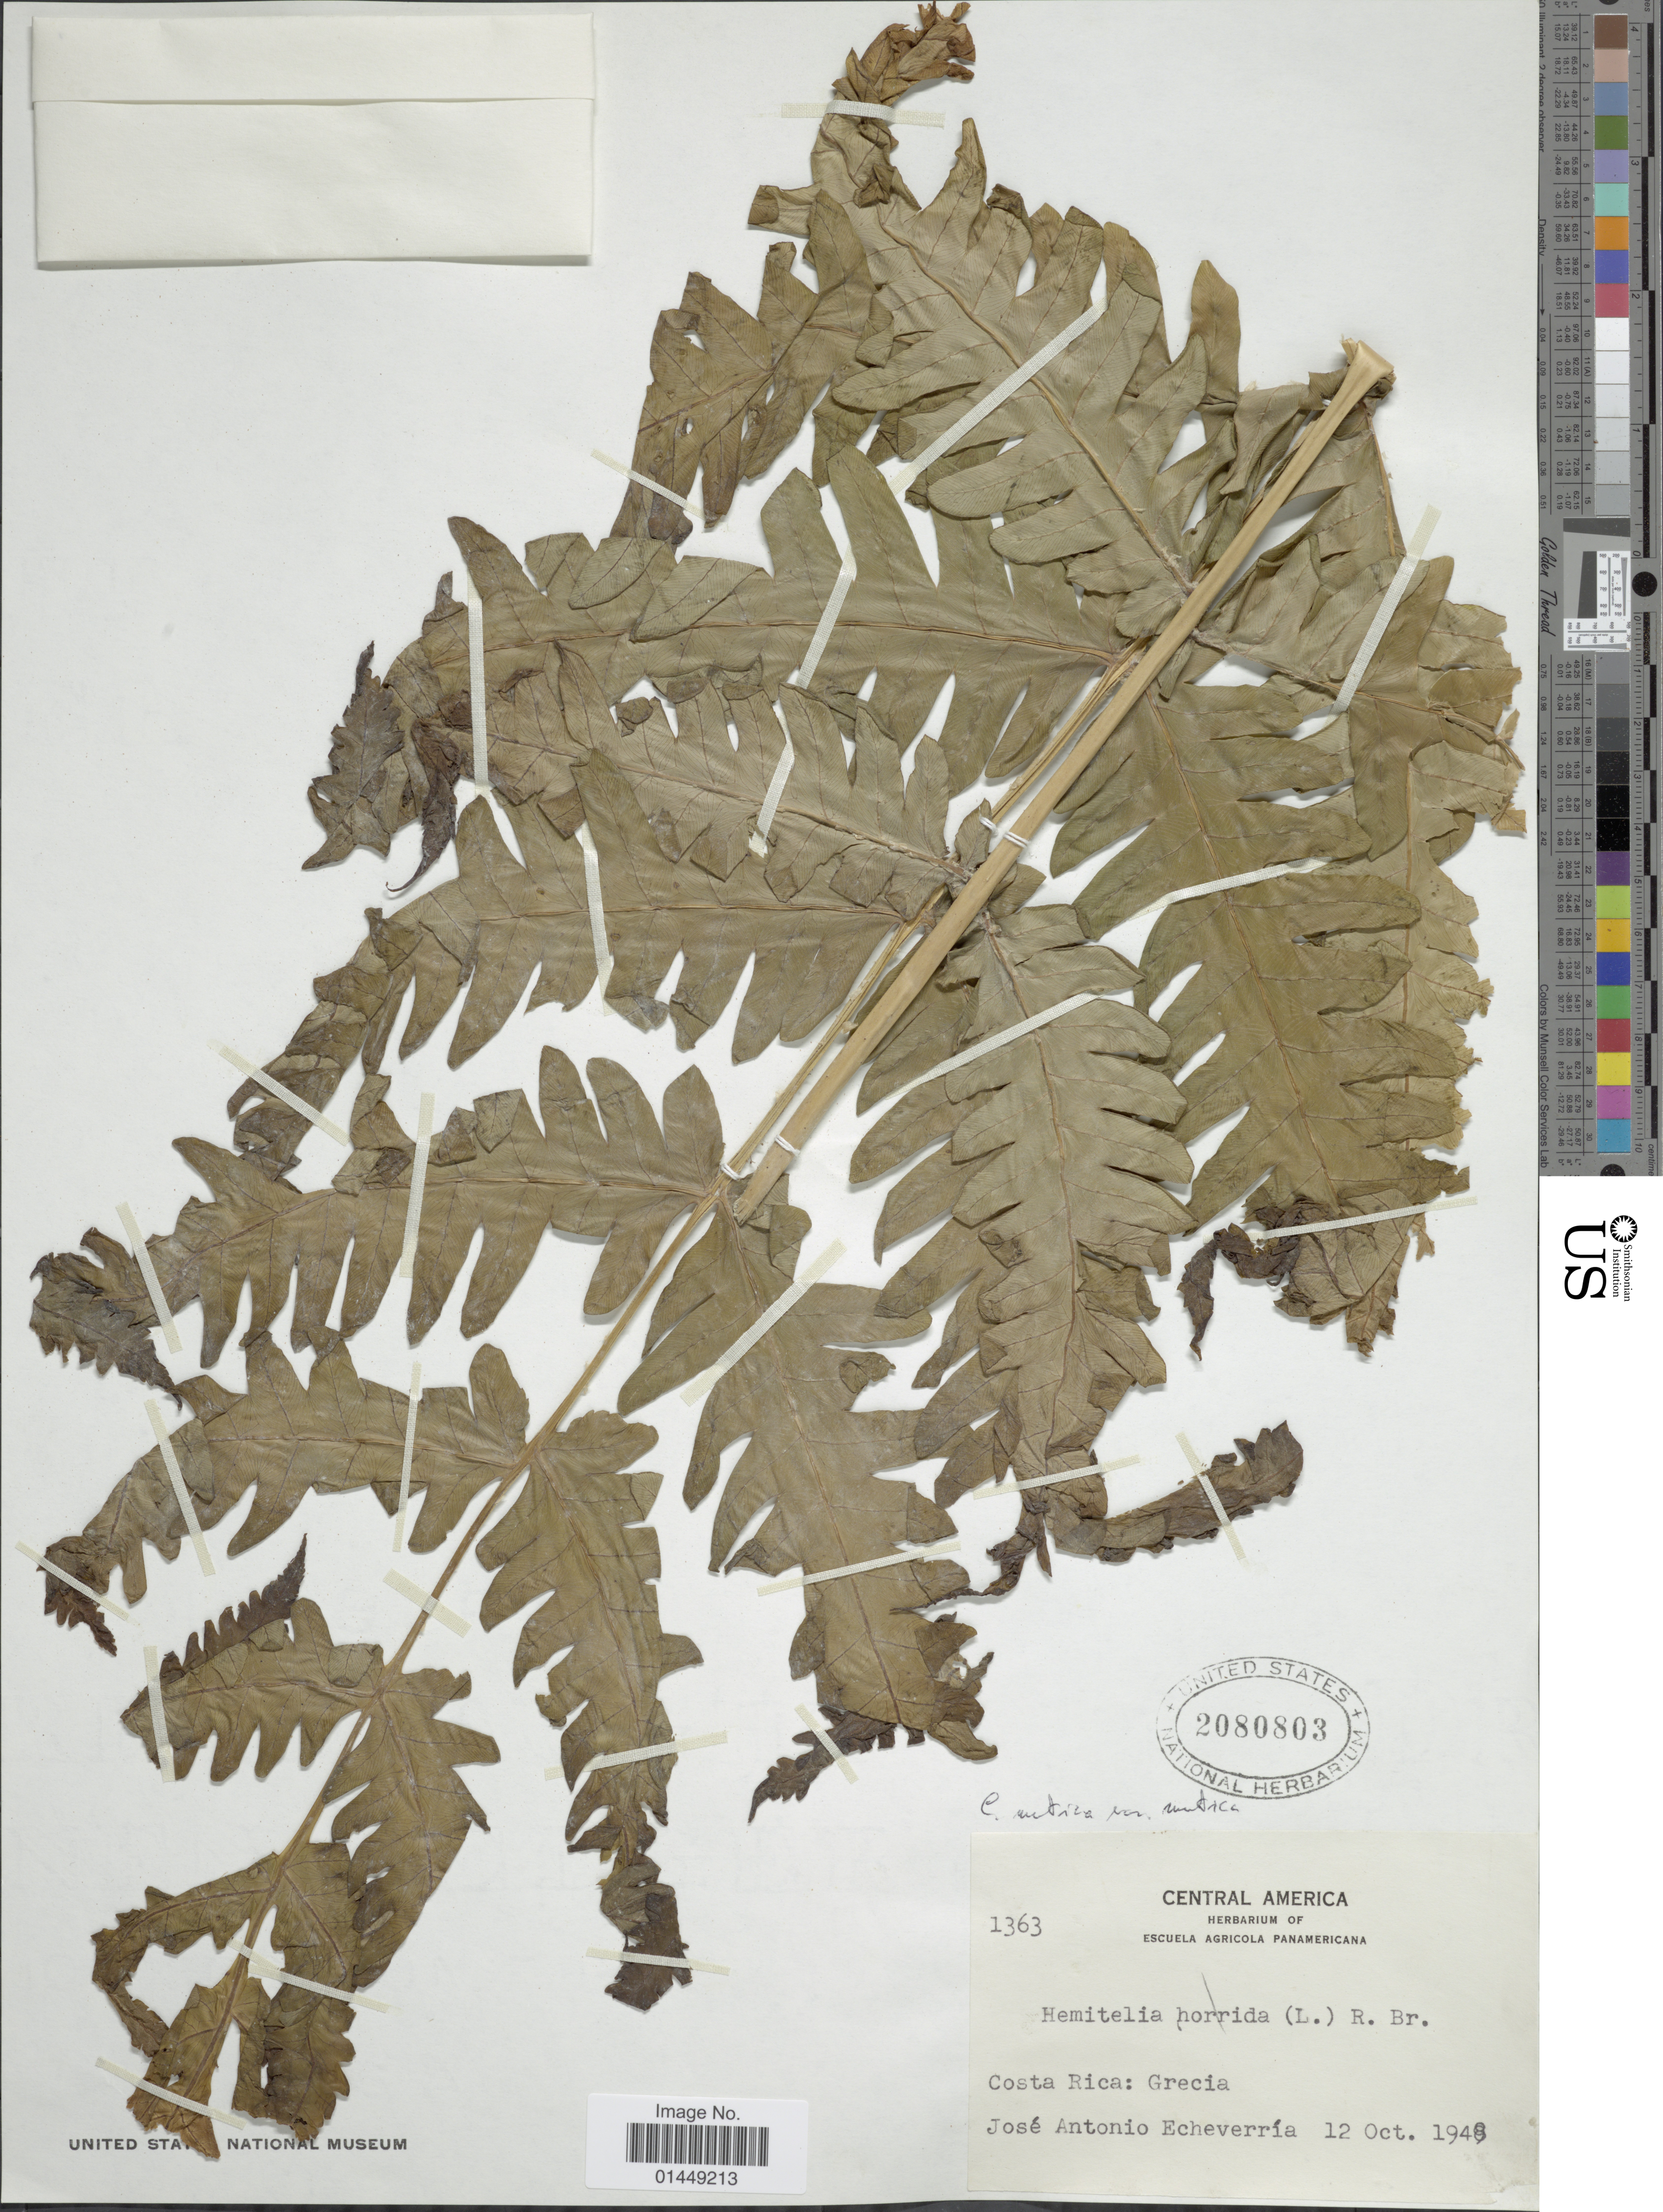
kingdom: Plantae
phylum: Tracheophyta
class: Polypodiopsida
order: Cyatheales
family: Cyatheaceae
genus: Cyathea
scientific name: Cyathea mutica var. mutica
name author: (Christ) Domin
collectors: J. Echeverria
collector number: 1363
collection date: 1948-10-12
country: Costa Rica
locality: Costa Rica: Grecia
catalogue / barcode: US 2080803